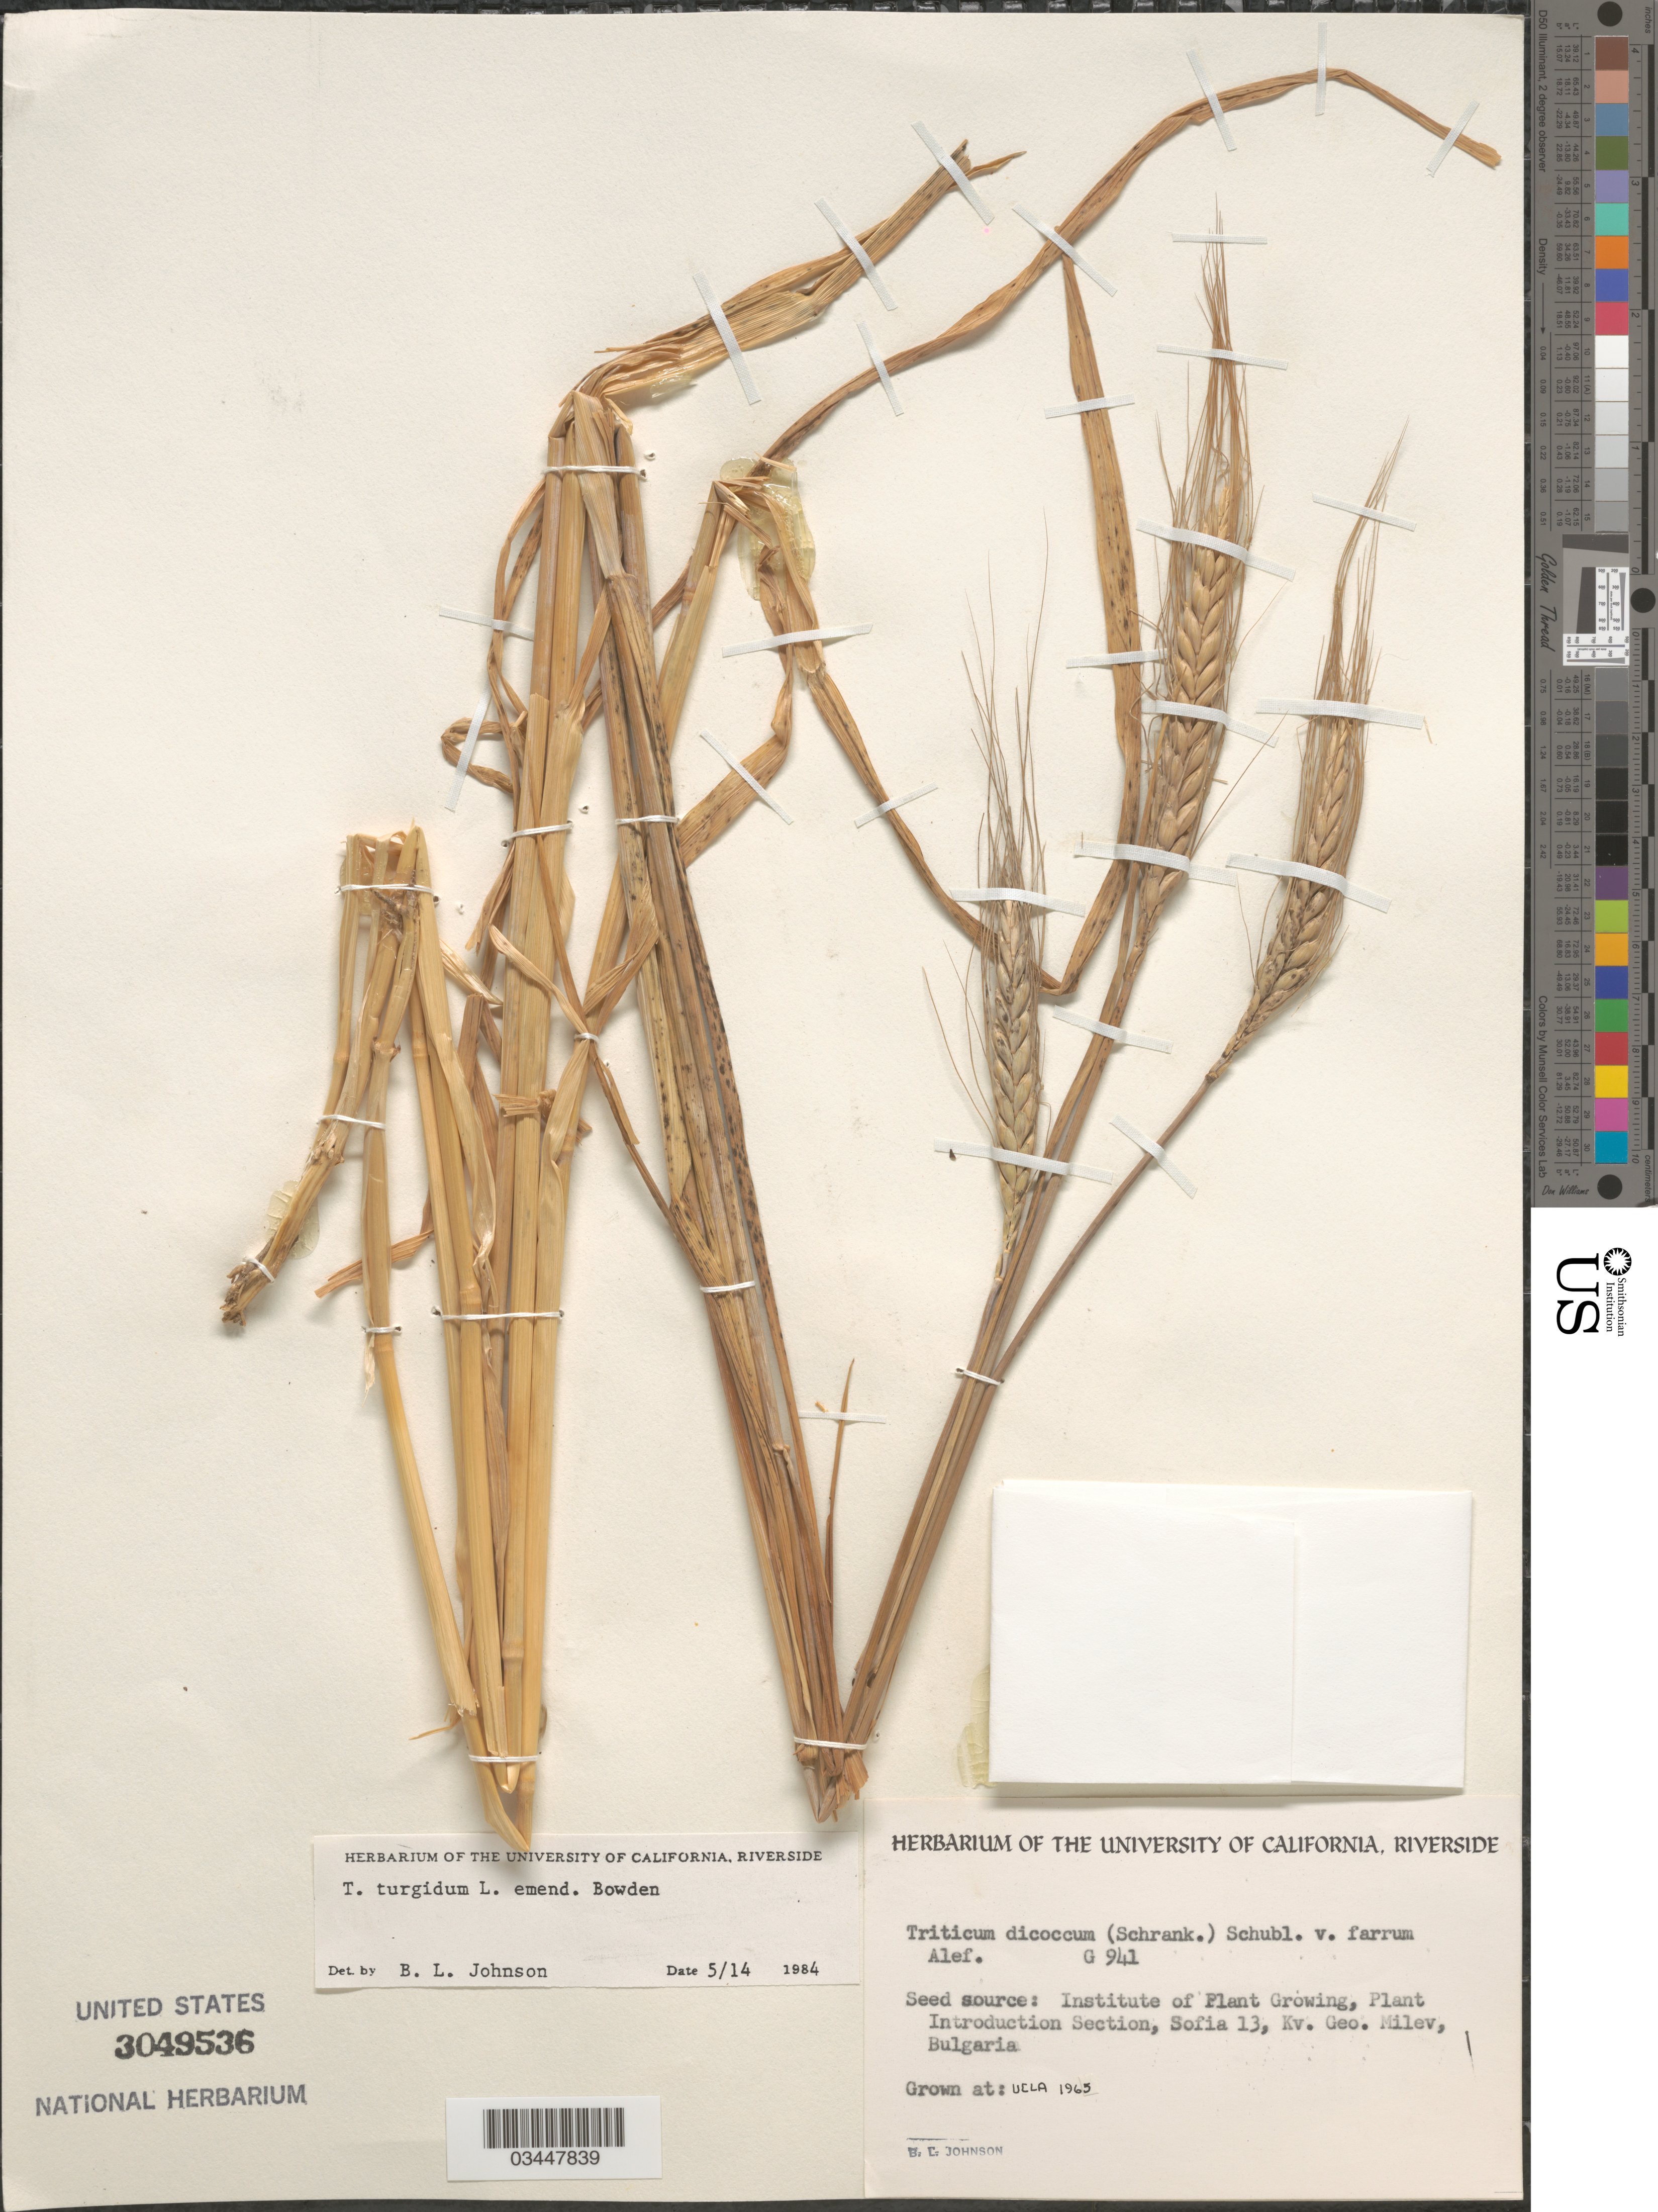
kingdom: Plantae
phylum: Tracheophyta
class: Liliopsida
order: Poales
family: Poaceae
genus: Triticum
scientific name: Triticum turgidum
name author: L.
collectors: B. Johnson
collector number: G941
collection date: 1965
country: United States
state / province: California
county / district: Los Angeles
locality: UCLA.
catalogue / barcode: US 3049536